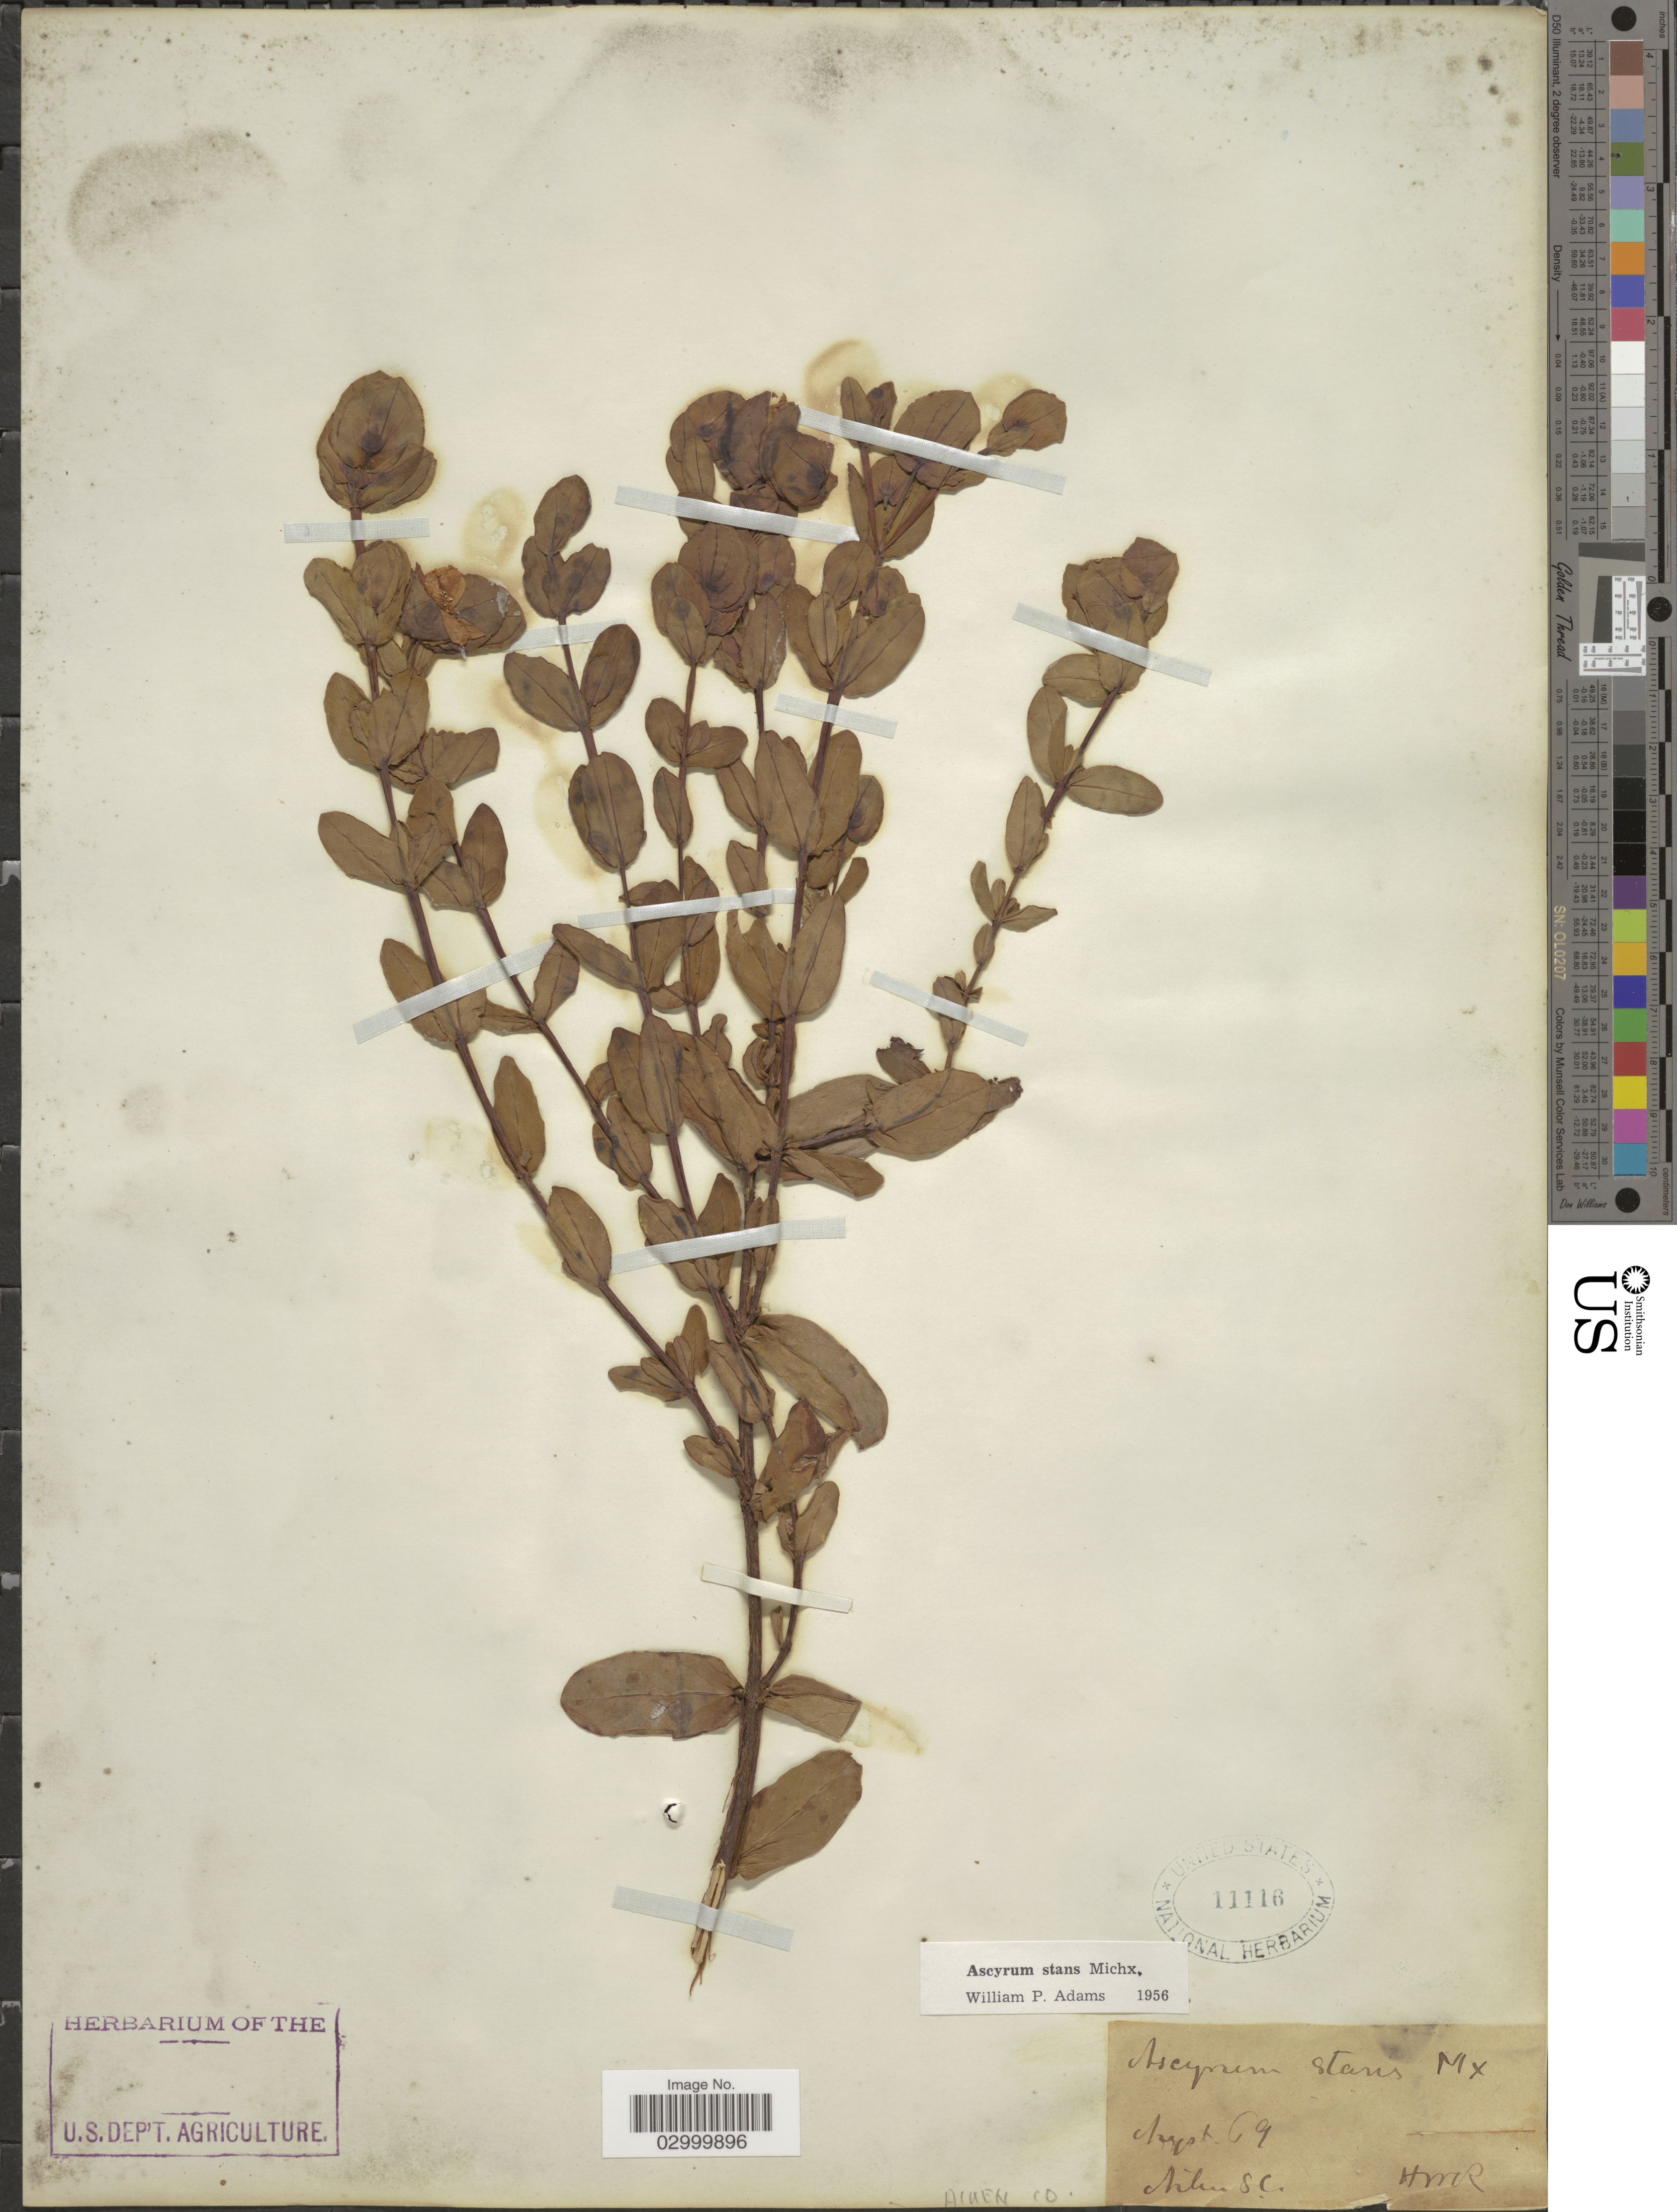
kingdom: Plantae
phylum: Tracheophyta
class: Magnoliopsida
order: Malpighiales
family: Hypericaceae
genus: Hypericum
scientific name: Hypericum crux-andreae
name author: (L.) Crantz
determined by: Strong, Mark T., (BOT), Smithsonian Institution - National Museum of Natural History (UNITED STATES)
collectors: H. W. R.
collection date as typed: Transcribed d/m/y: /8/69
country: United States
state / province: South Carolina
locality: Aiken, S.C. Aiken Co.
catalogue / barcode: US 11116